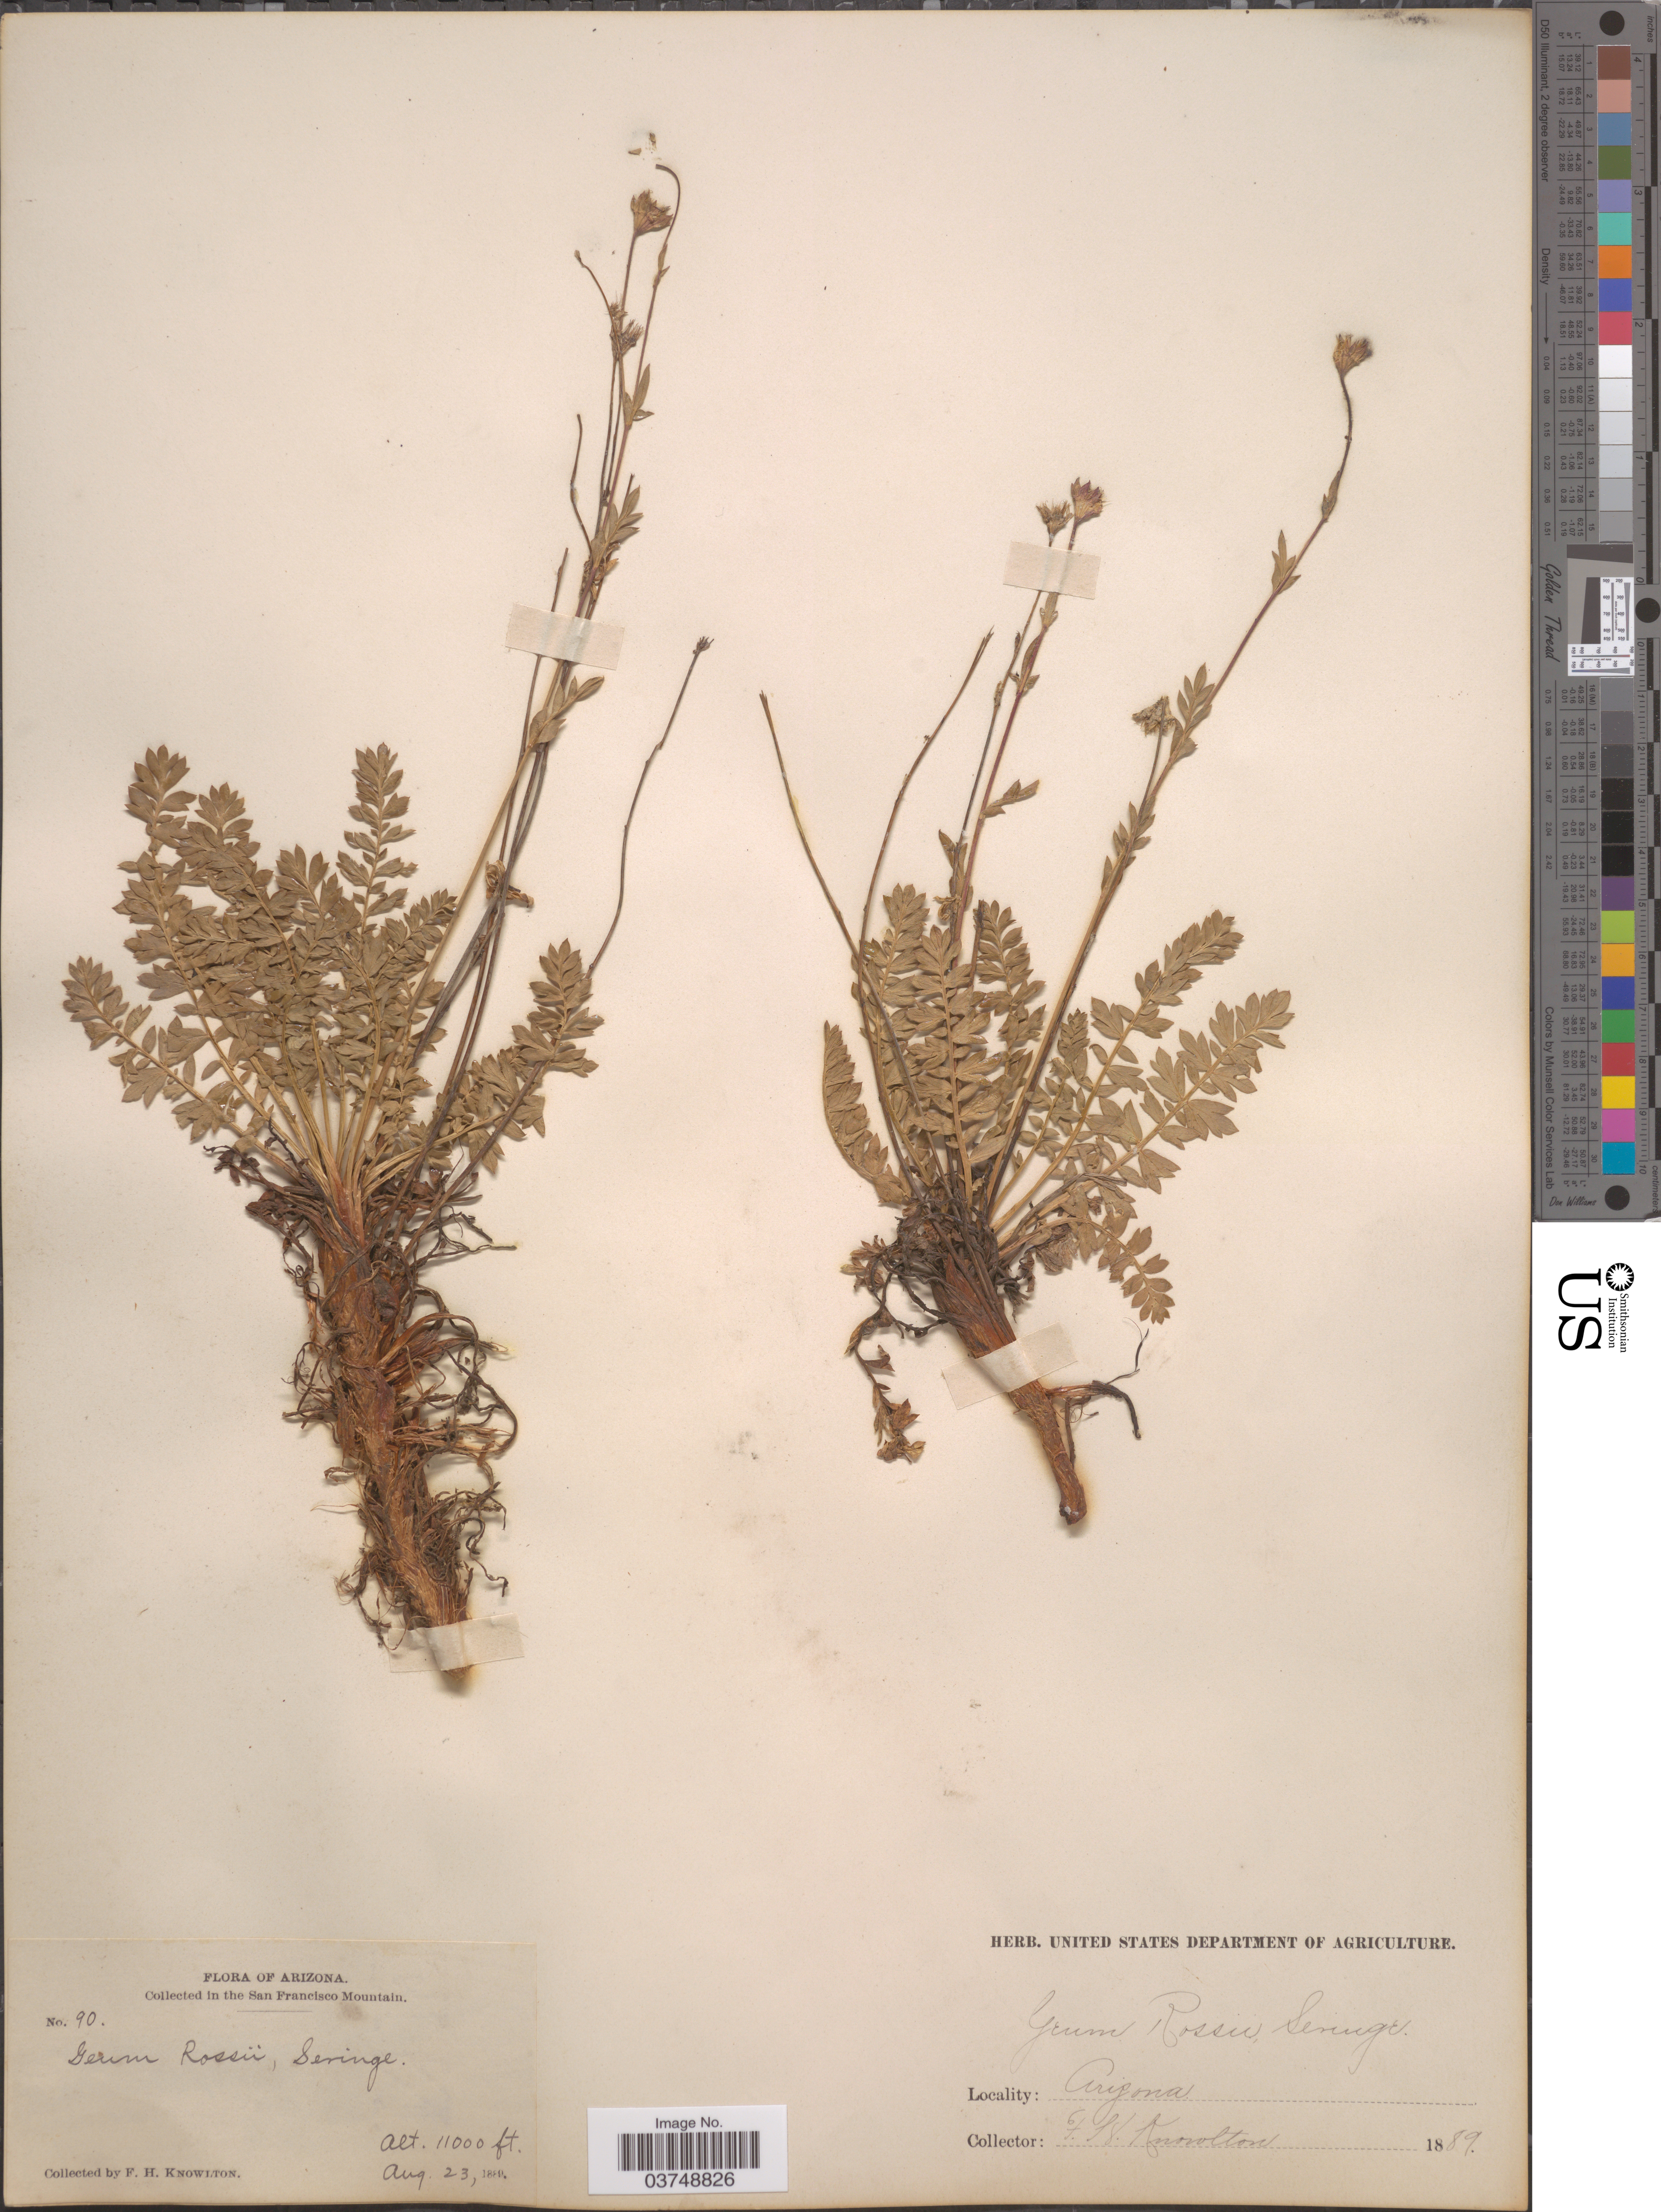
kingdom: Plantae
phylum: Tracheophyta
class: Magnoliopsida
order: Rosales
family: Rosaceae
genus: Geum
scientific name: Geum rossii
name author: (R. Br.) Ser.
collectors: F. H. Knowlton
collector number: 90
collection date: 1889-08-23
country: United States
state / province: Arizona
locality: San Francisco Mountain.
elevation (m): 3353